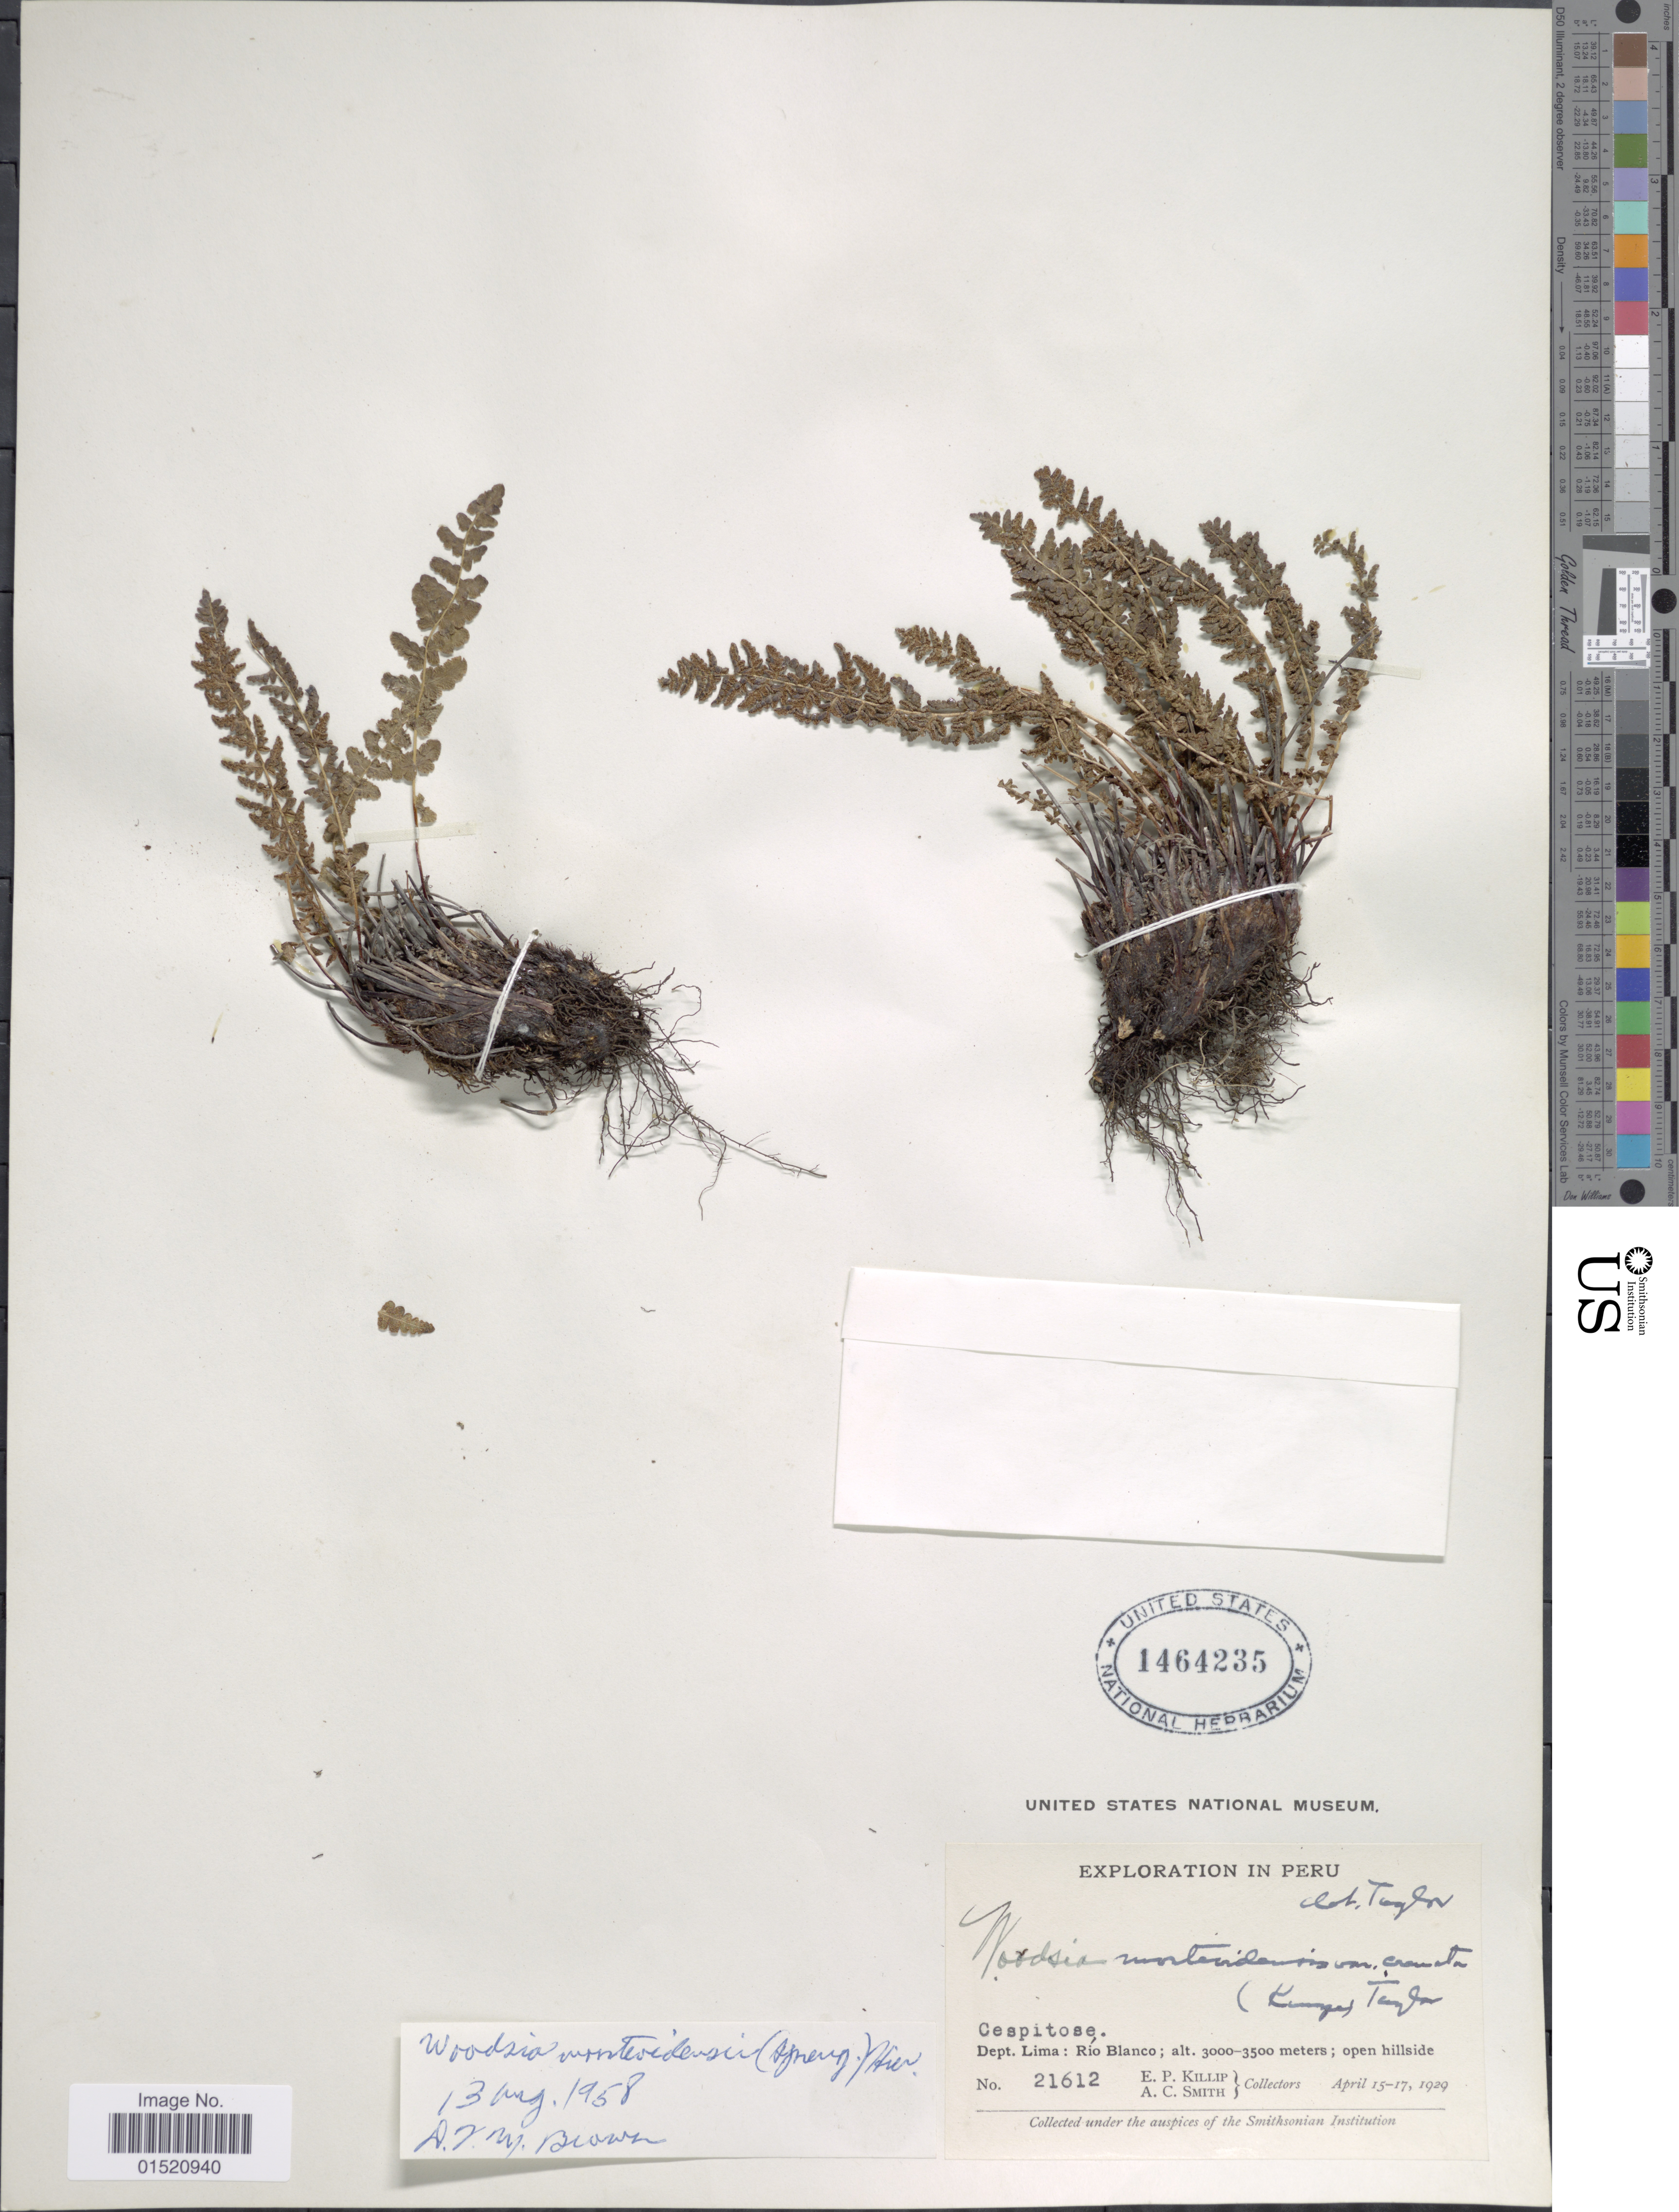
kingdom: Plantae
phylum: Tracheophyta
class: Polypodiopsida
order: Polypodiales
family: Woodsiaceae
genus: Woodsia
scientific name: Woodsia montevidensis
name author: (Spreng.) Hieron.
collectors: E. P. Killip & A. C. Smith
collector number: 21612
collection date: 1929-04-15/1929-04-17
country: Peru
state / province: Lima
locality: Cespitose, Dept. Lima: Río Blanco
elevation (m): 3000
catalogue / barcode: US 1464235